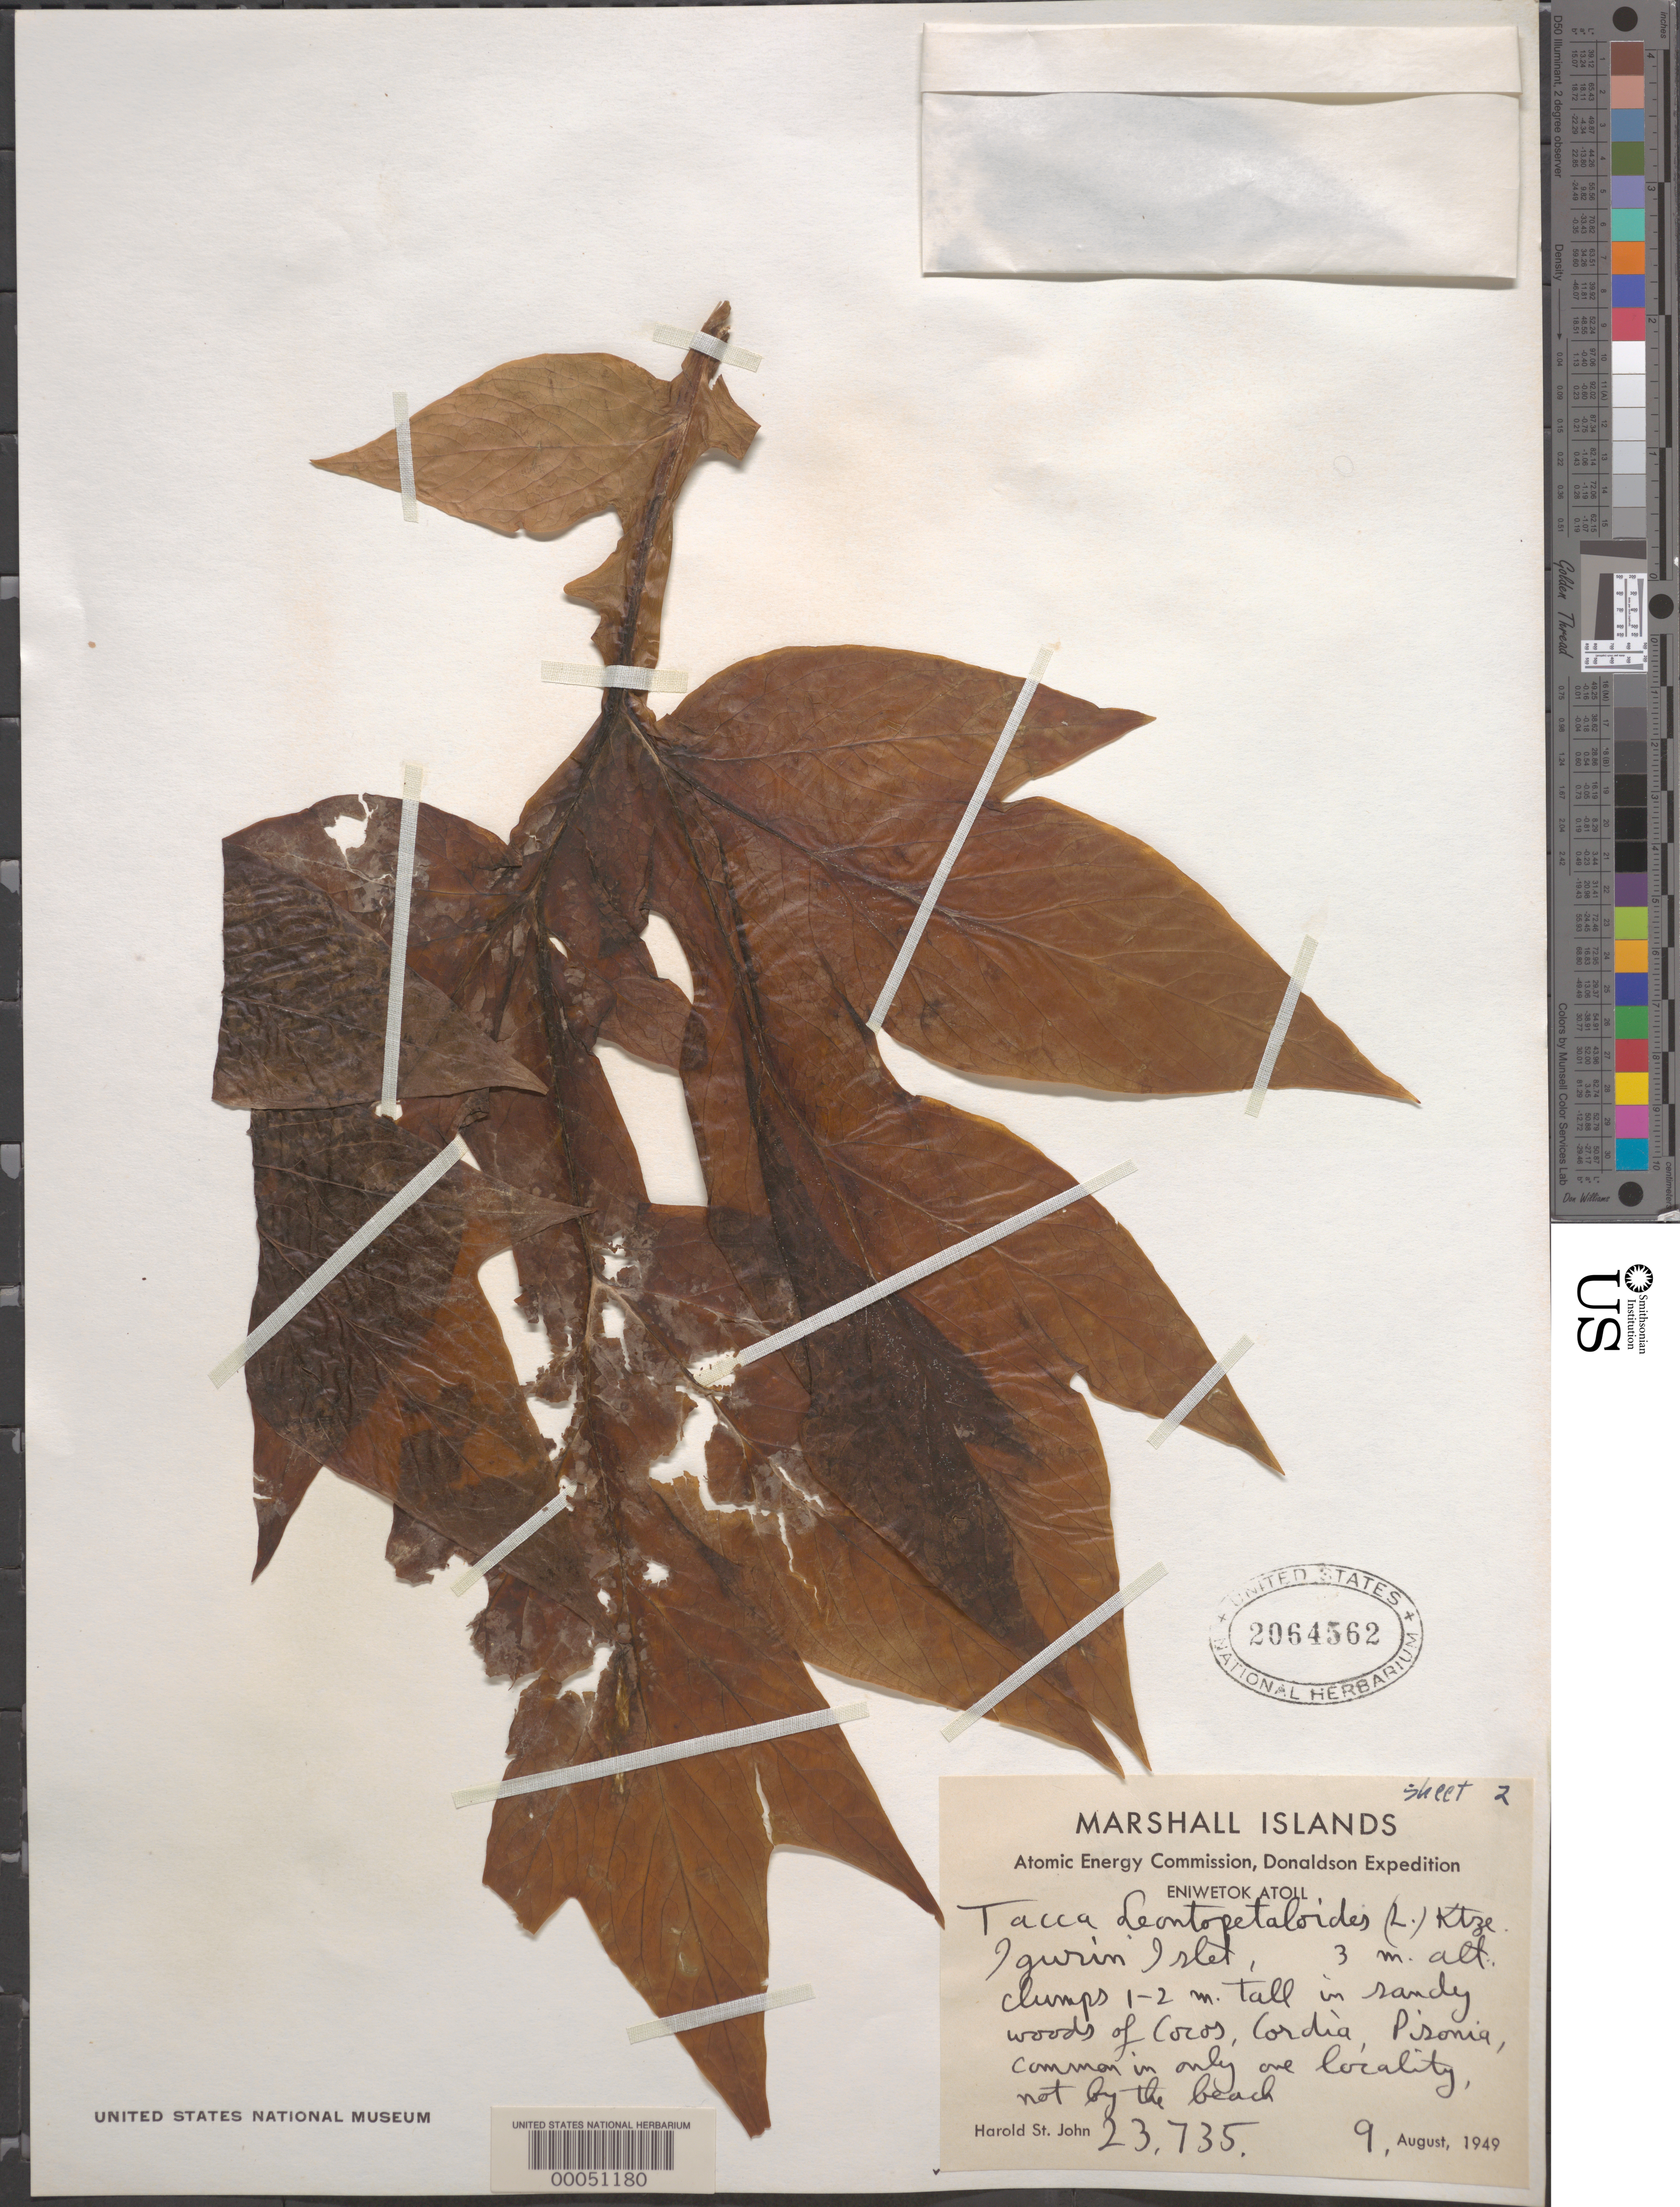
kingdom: Plantae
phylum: Tracheophyta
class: Liliopsida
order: Dioscoreales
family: Dioscoreaceae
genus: Tacca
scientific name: Tacca leontopetaloides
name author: (L.) Kuntze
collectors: H. St. John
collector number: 23735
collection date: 1949-08-09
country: Marshall Islands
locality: Eniwetok Atoll. Igurin Islet.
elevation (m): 3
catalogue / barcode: US 2064562